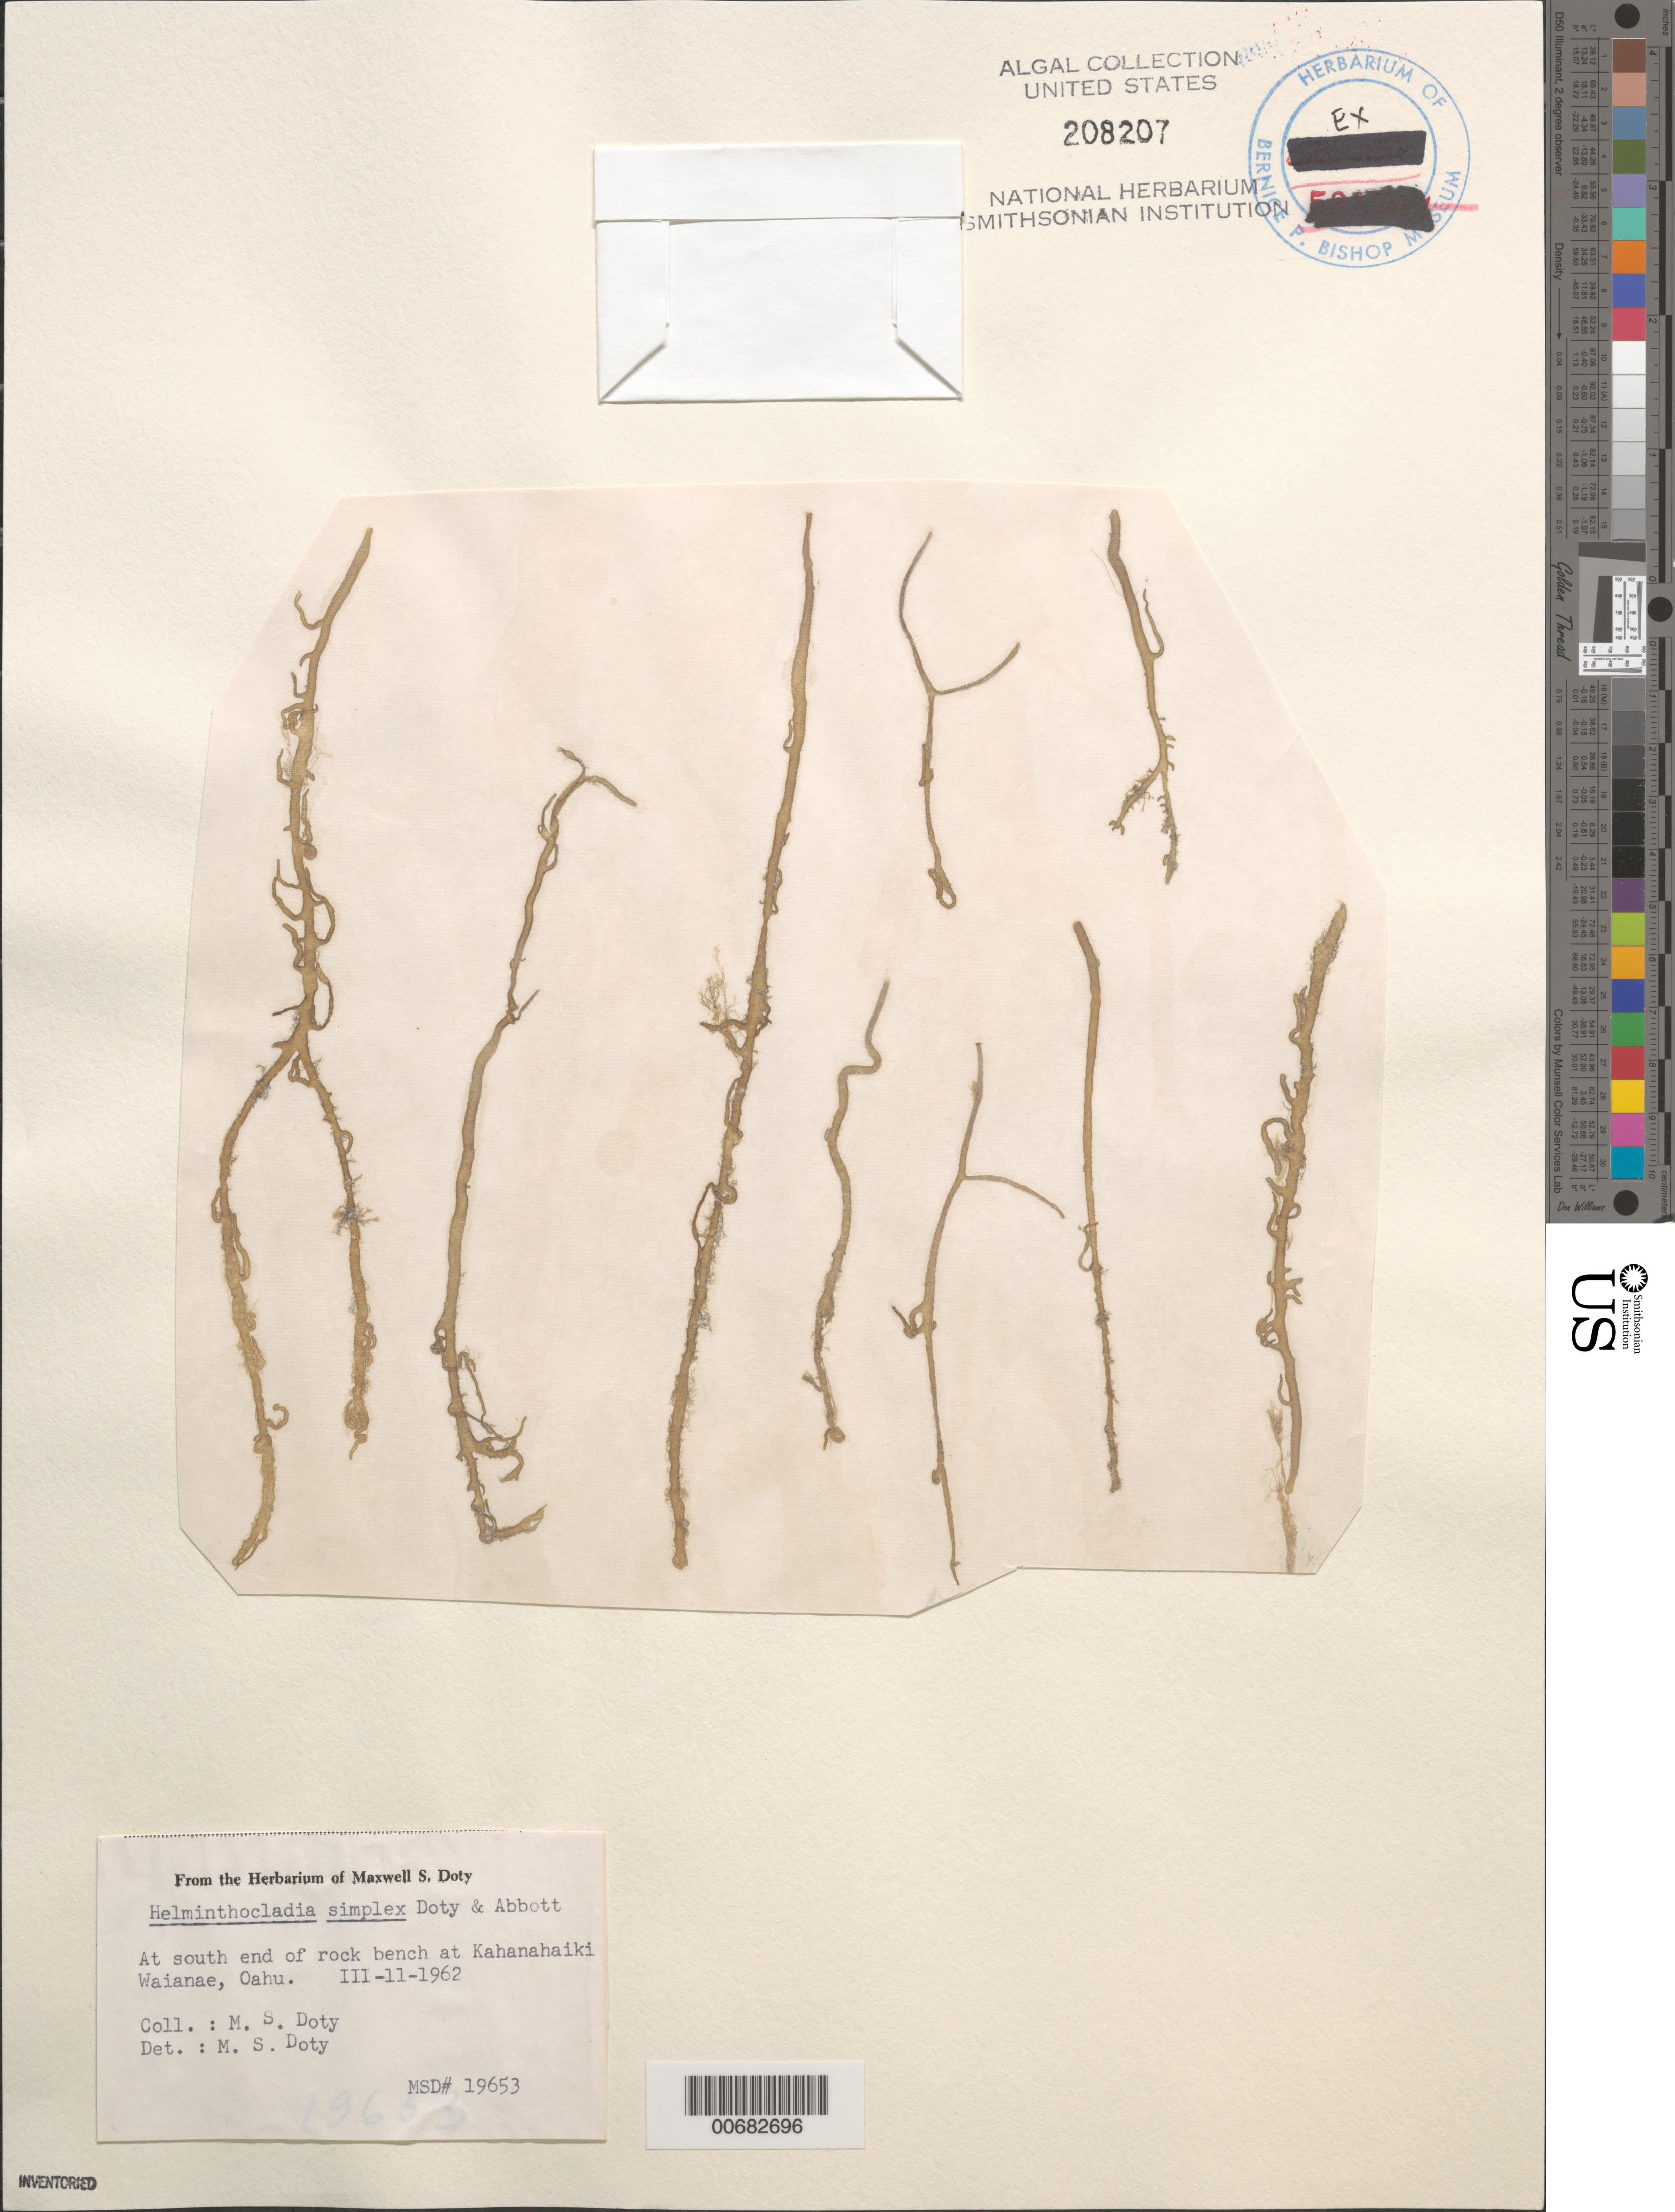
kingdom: Plantae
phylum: Rhodophyta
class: Florideophyceae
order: Nemaliales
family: Liagoraceae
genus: Helminthocladia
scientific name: Helminthocladia simplex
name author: Doty & I.A. Abbott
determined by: Doty, M. S.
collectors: M. S. Doty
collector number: MSD 19653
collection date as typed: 11 Mar 1962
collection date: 1962-03-11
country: United States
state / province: Hawaii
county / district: Honolulu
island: Oahu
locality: Kahanahaiki, Waianae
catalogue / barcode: US 208207